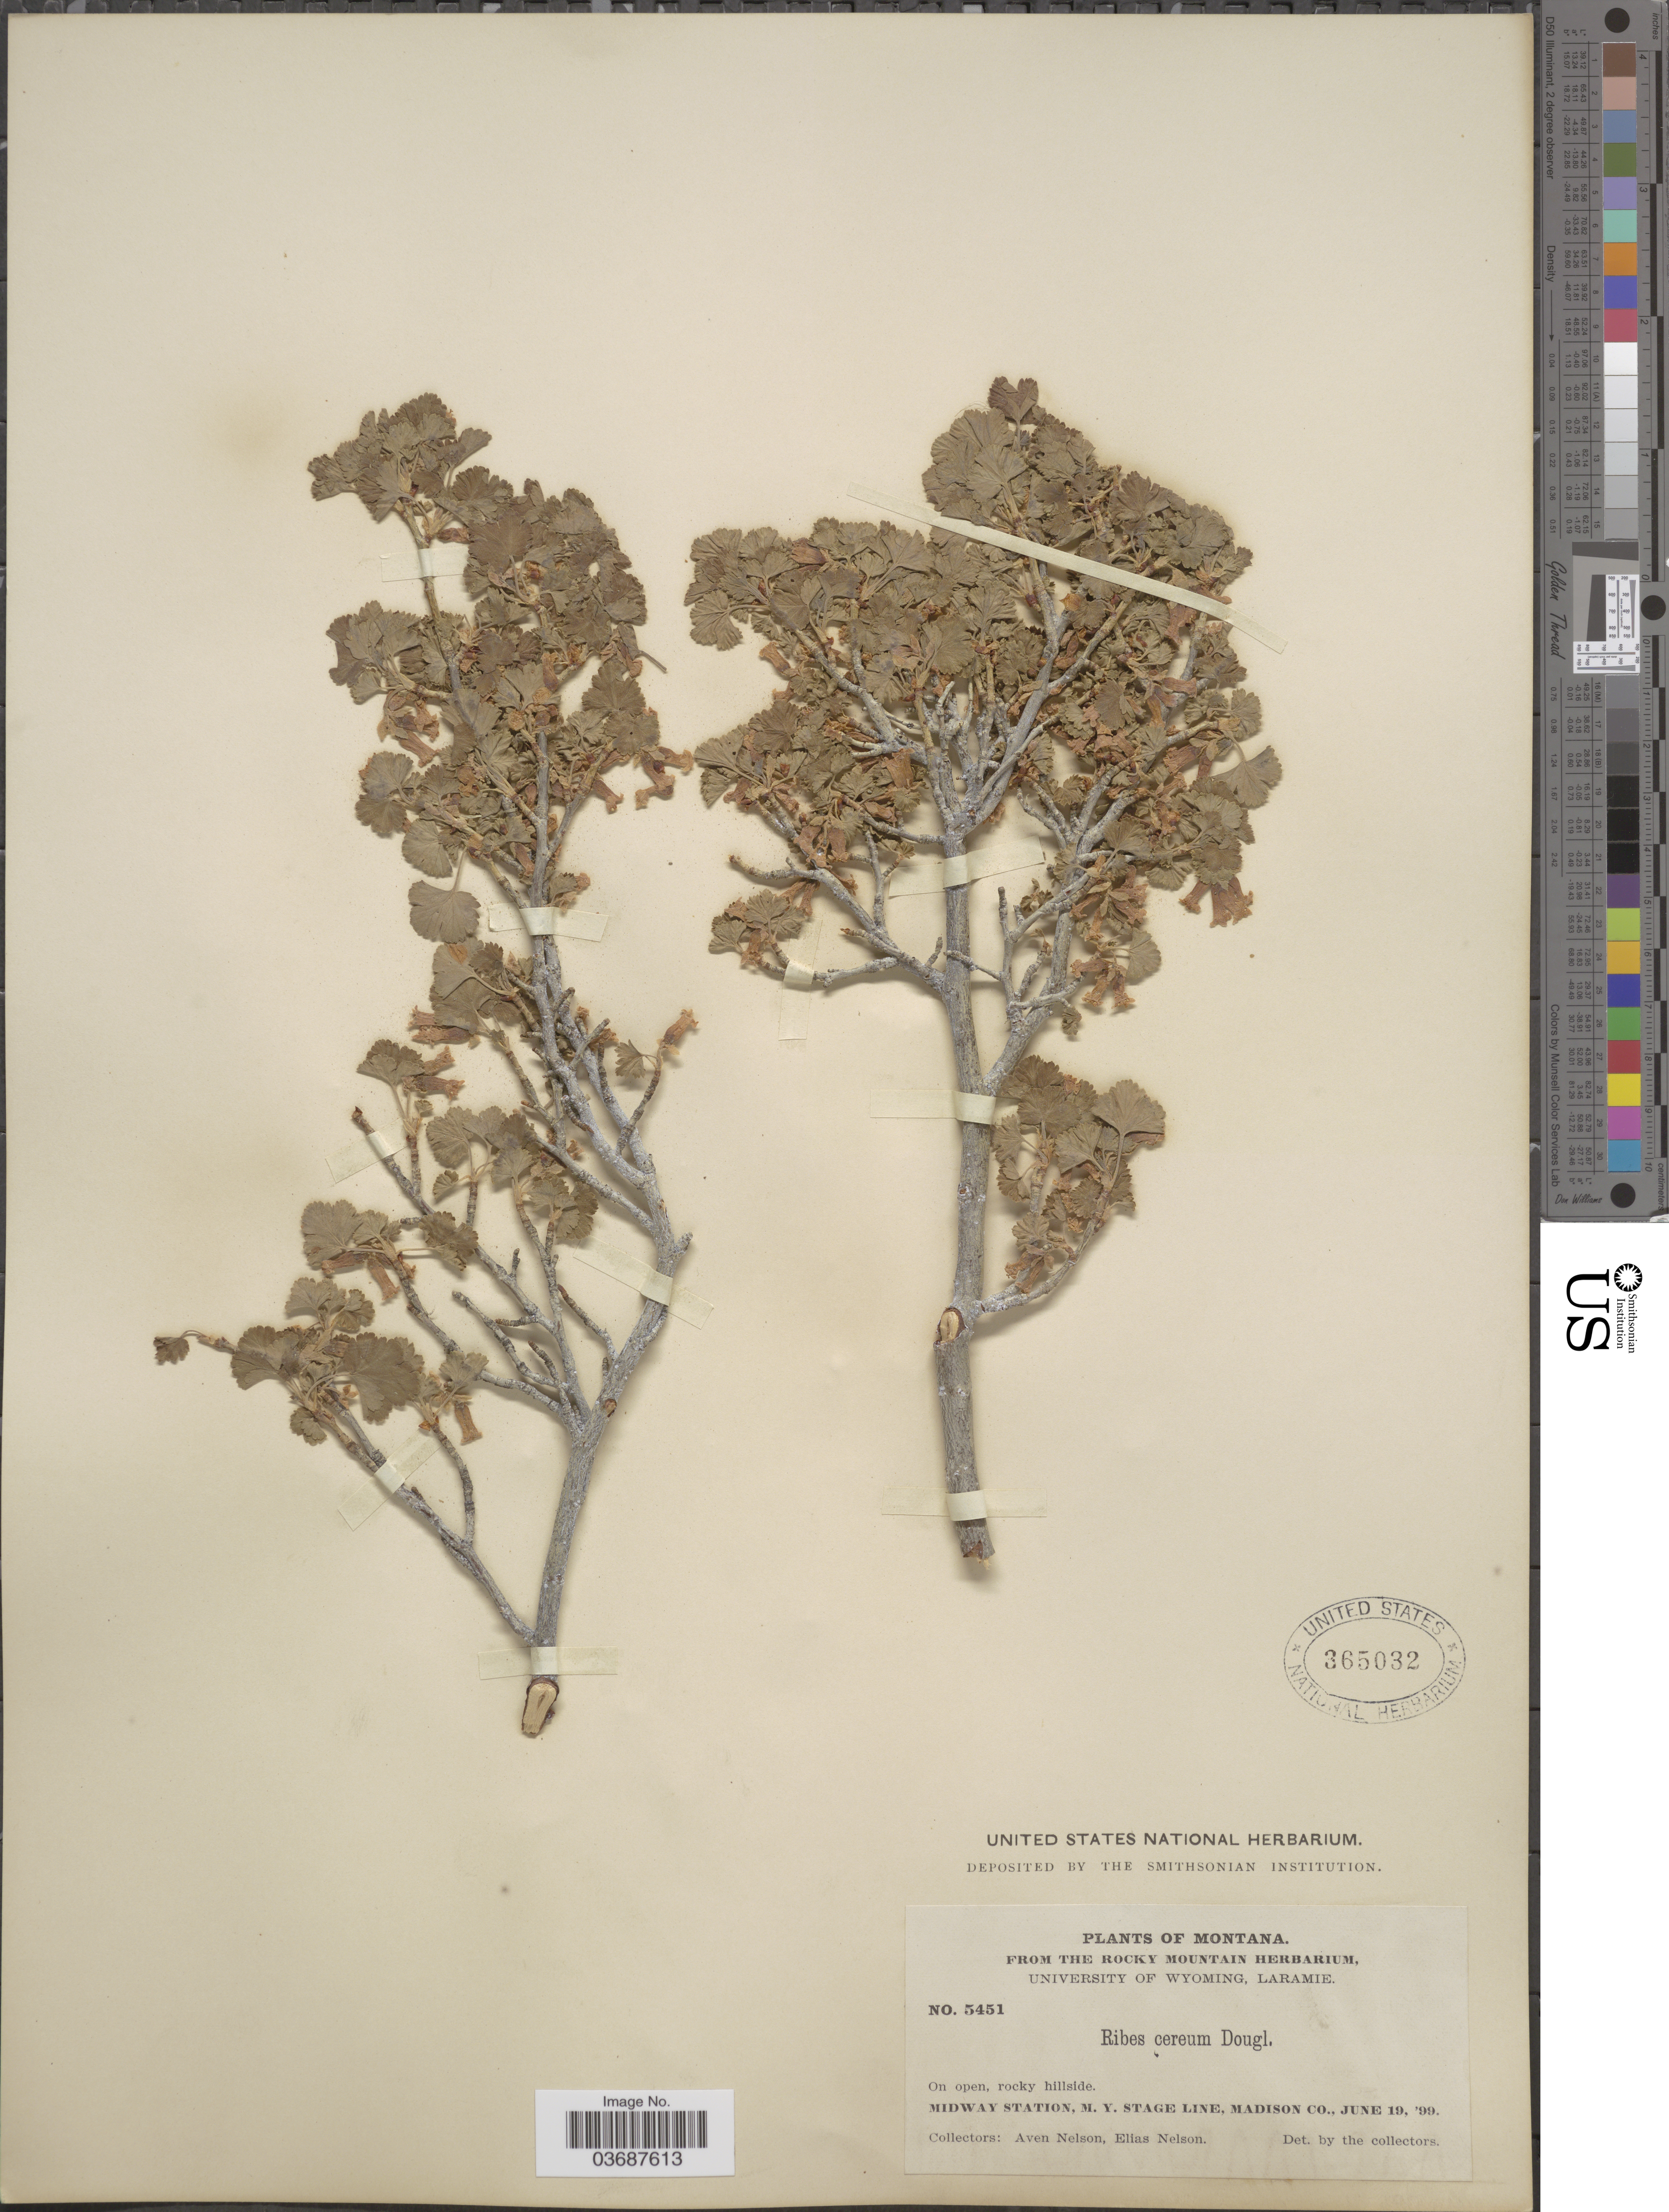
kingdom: Plantae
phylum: Tracheophyta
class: Magnoliopsida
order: Saxifragales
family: Grossulariaceae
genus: Ribes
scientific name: Ribes inebrians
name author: Lindl.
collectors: A. Nelson & E. Nelson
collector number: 5451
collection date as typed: Transcribed d/m/y: 19/6/99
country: United States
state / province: Montana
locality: Midway Station, M. Y. Stage Line, Madison Co.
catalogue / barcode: US 365032